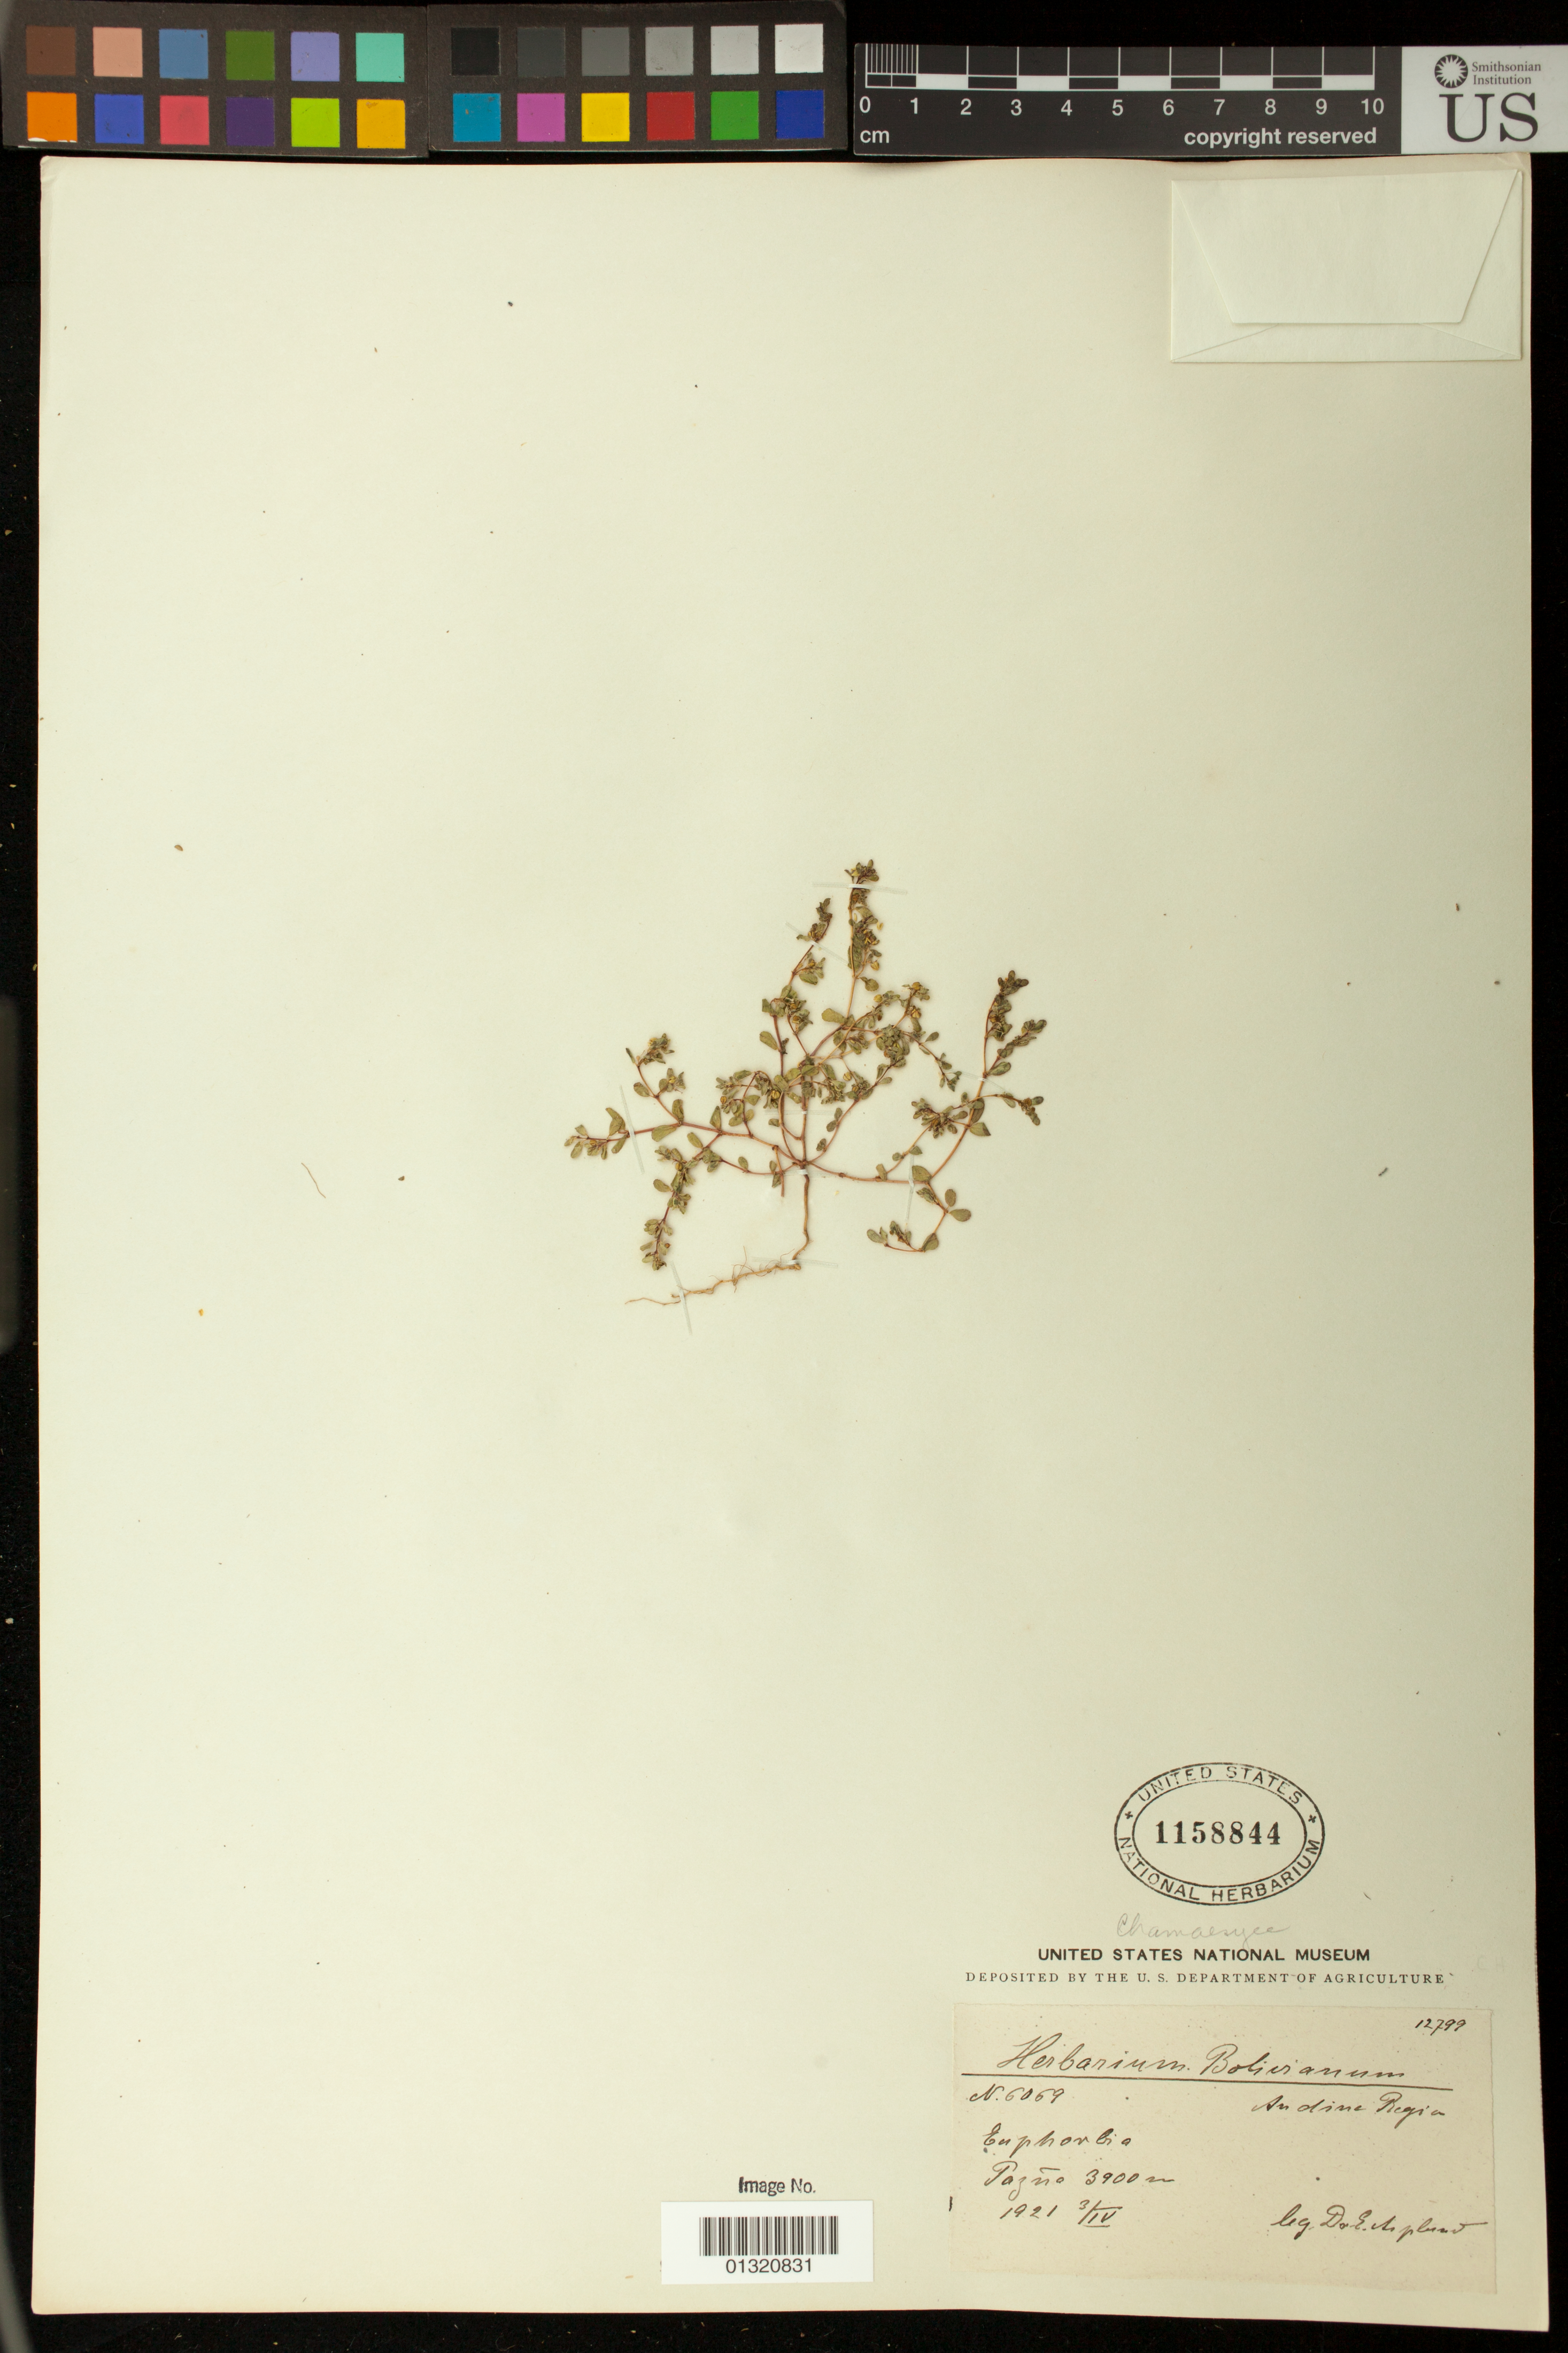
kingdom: Plantae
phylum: Tracheophyta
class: Magnoliopsida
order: Malpighiales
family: Euphorbiaceae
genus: Euphorbia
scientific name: Euphorbia sp.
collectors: E. Asplund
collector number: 6069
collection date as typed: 1921 3/IV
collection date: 1921-04-03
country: Bolivia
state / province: Oruro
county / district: Poopó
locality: Pazña, Andine Regia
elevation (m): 3900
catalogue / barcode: US 115884